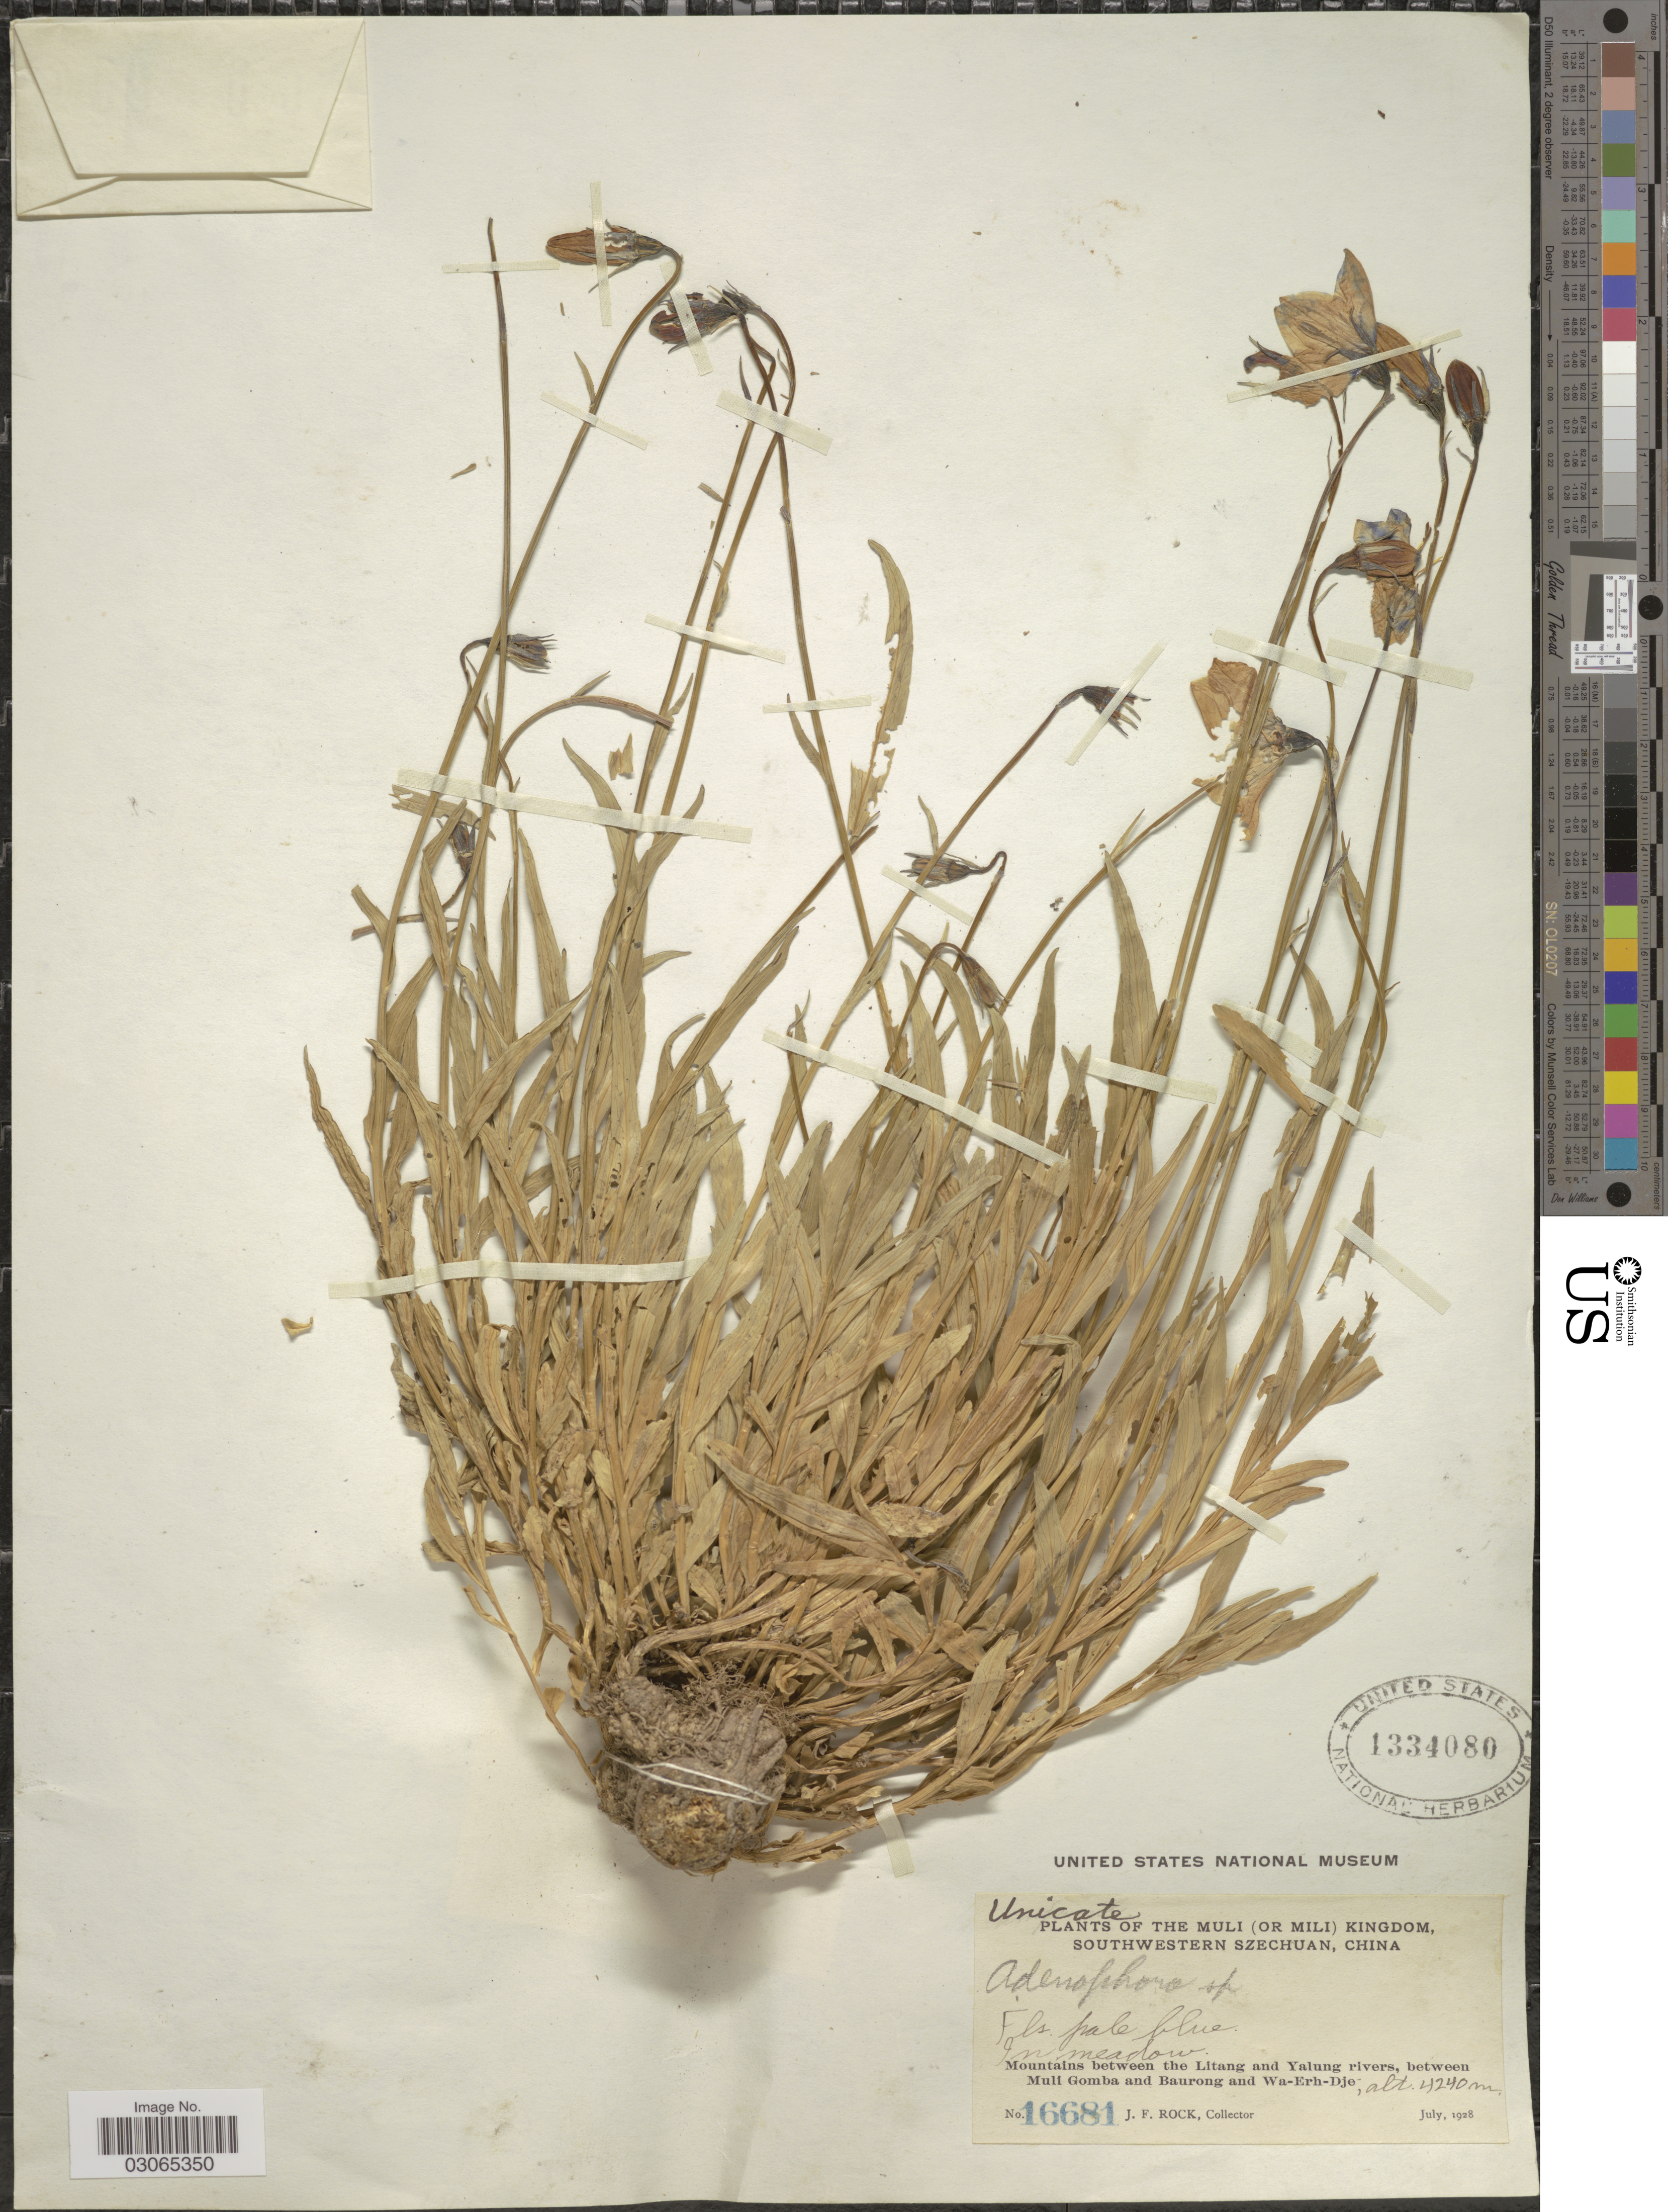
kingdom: Plantae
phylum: Tracheophyta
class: Magnoliopsida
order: Asterales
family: Campanulaceae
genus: Adenophora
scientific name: Adenophora sp.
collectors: J. Rock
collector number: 16681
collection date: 1928-07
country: China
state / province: Sichuan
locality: The Muli (or Mili) Kingdom, Southwestern Szechuan. Mountains between the Litang and Yalung rivers, between Muli Gomba and Baurong and Wa-Erh-Dje.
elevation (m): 4240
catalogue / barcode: US 1334080